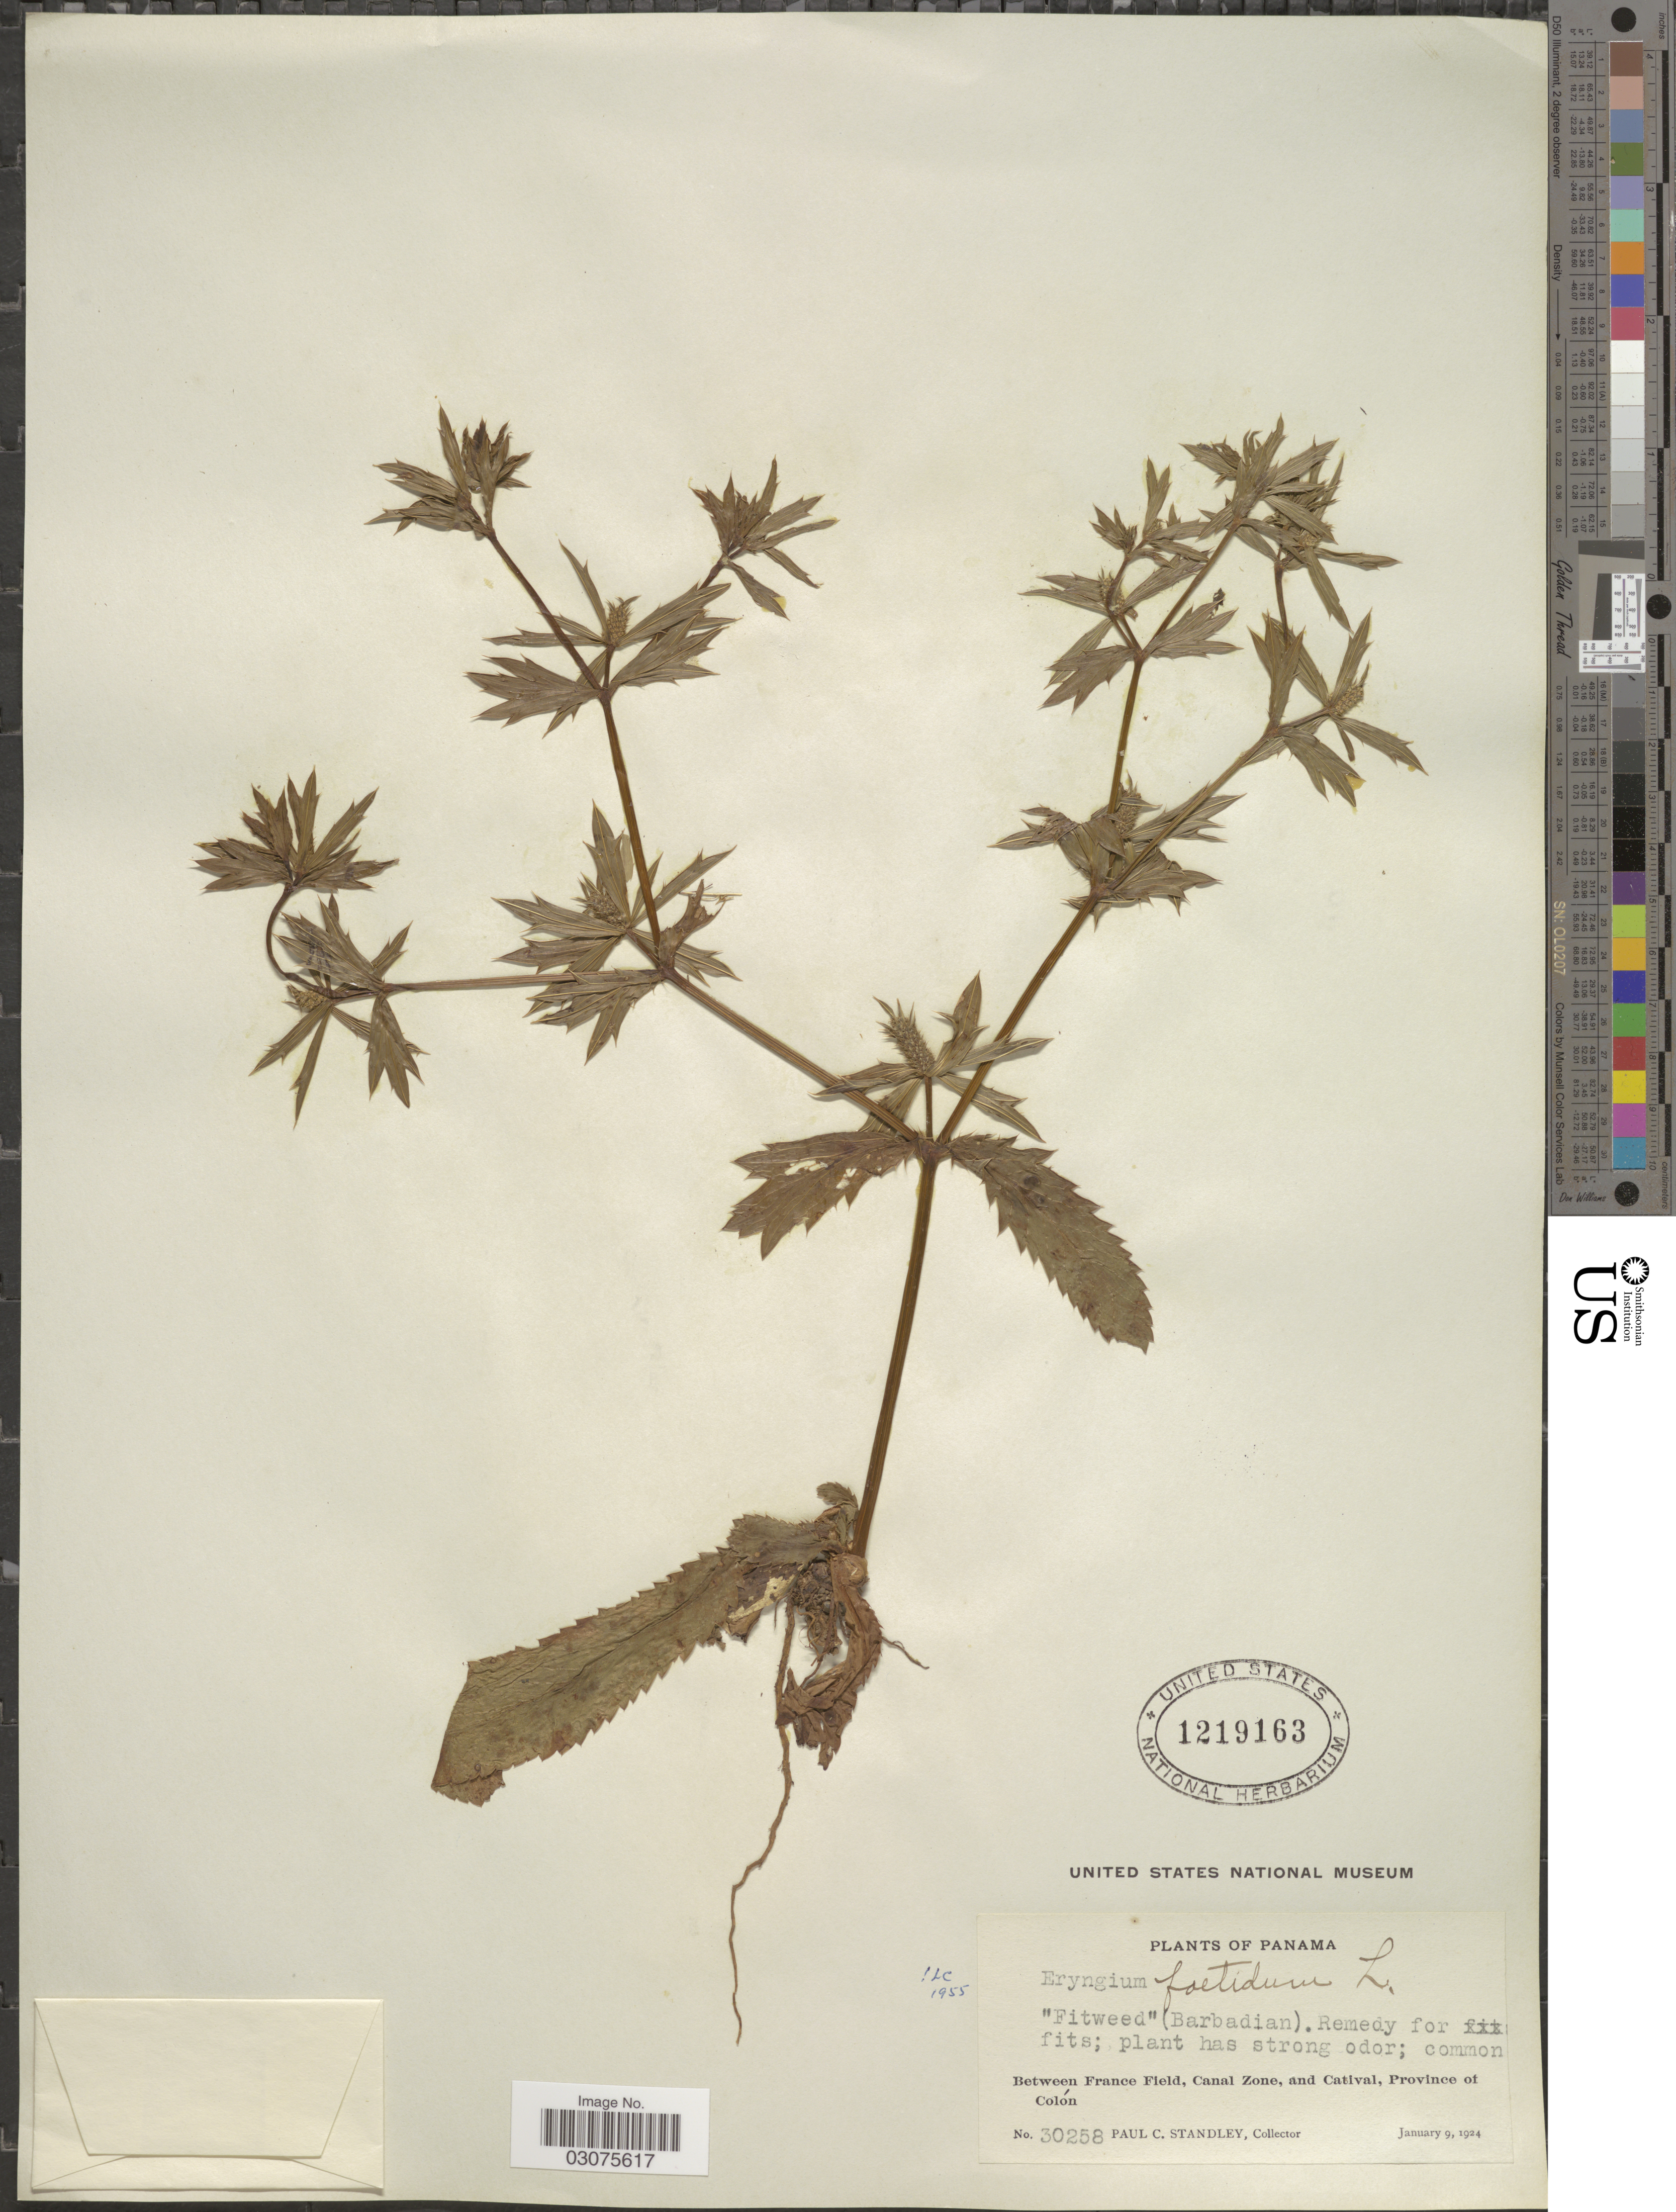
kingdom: Plantae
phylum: Tracheophyta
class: Magnoliopsida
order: Apiales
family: Apiaceae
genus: Eryngium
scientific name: Eryngium foetidum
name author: L.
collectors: P. C. Standley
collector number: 30258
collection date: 1924-01-09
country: Panama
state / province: Colón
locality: Between France Field, Canal Zone, and Catival, Province of Colón.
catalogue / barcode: US 1219163